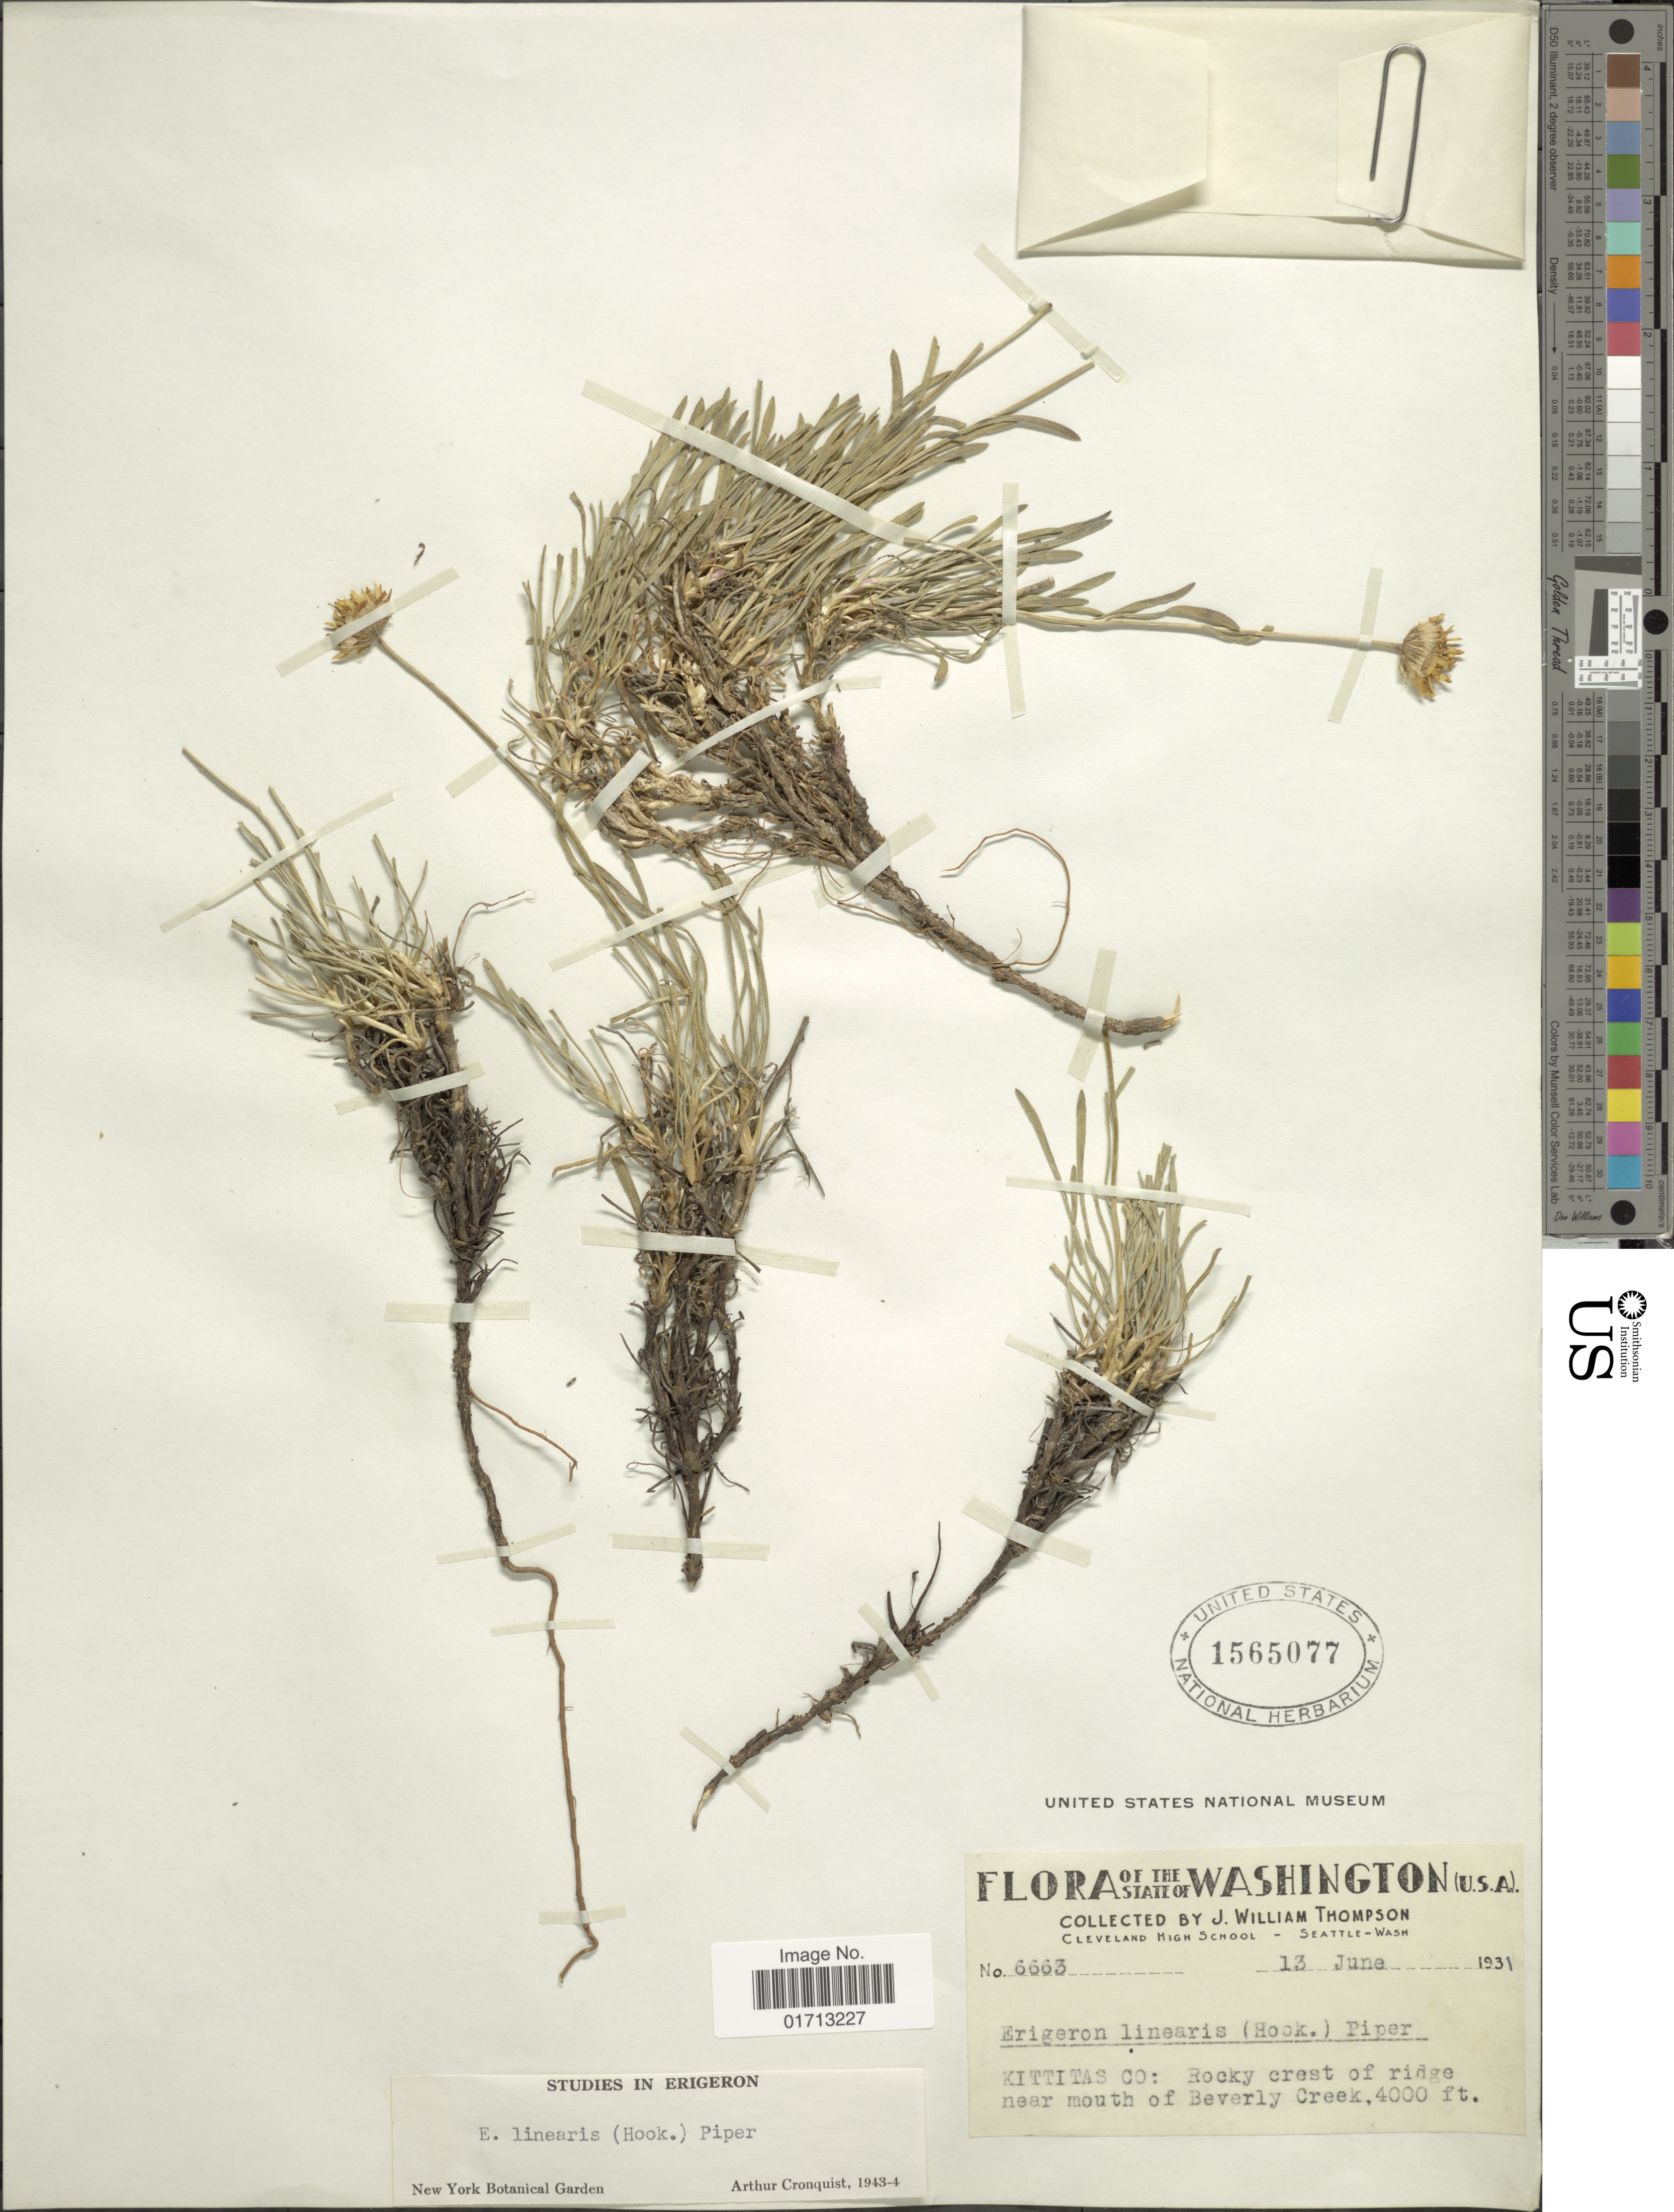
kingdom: Plantae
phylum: Tracheophyta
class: Magnoliopsida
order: Asterales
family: Asteraceae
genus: Erigeron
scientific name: Erigeron linearis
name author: (Hook.) Piper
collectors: J. W. Thompson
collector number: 6663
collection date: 1931-06-13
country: United States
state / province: Washington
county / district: Kittitas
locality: Kittitas Co: near mouth of Beverly Creek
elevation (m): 1219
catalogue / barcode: US 1565077